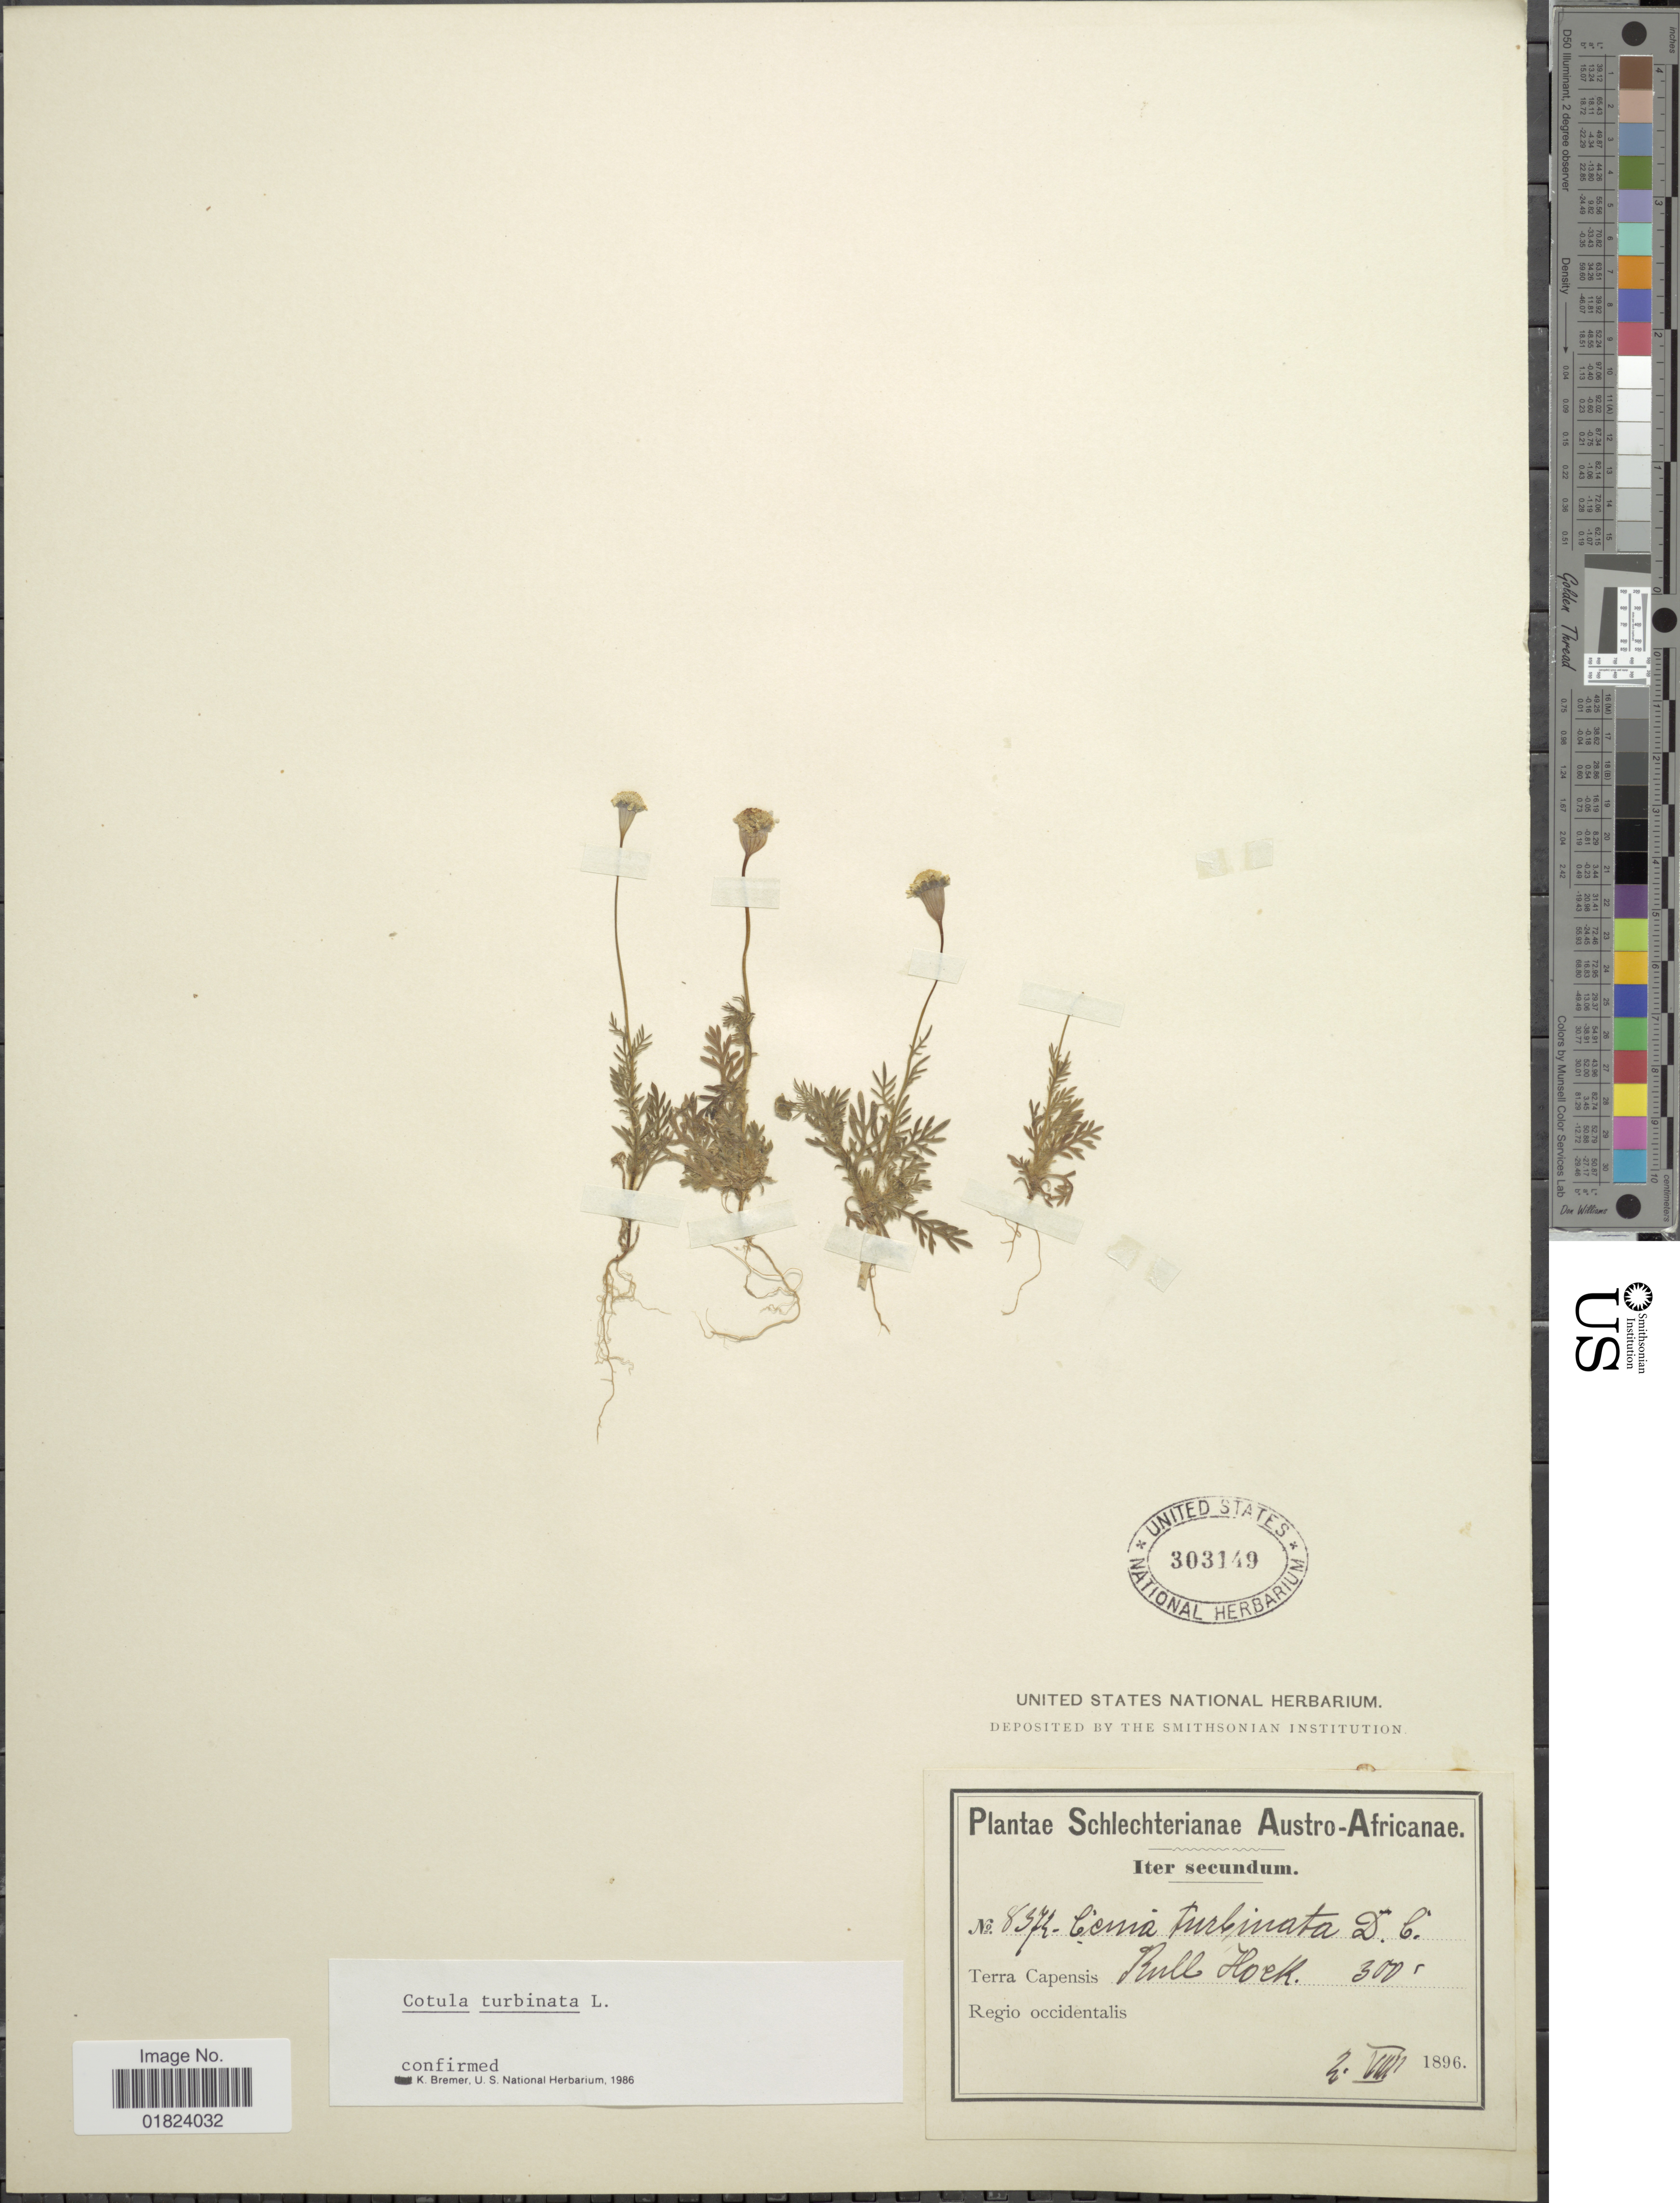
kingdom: Plantae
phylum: Tracheophyta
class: Magnoliopsida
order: Asterales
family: Asteraceae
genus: Cotula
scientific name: Cotula turbinata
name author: L.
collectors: Schlechter, --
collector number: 8372*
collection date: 1896-08-02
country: South Africa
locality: Austro-Africanae, iter secundum, Terra Capensis Bull Hoek, Regio occidentalis.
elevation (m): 91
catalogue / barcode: US 303149